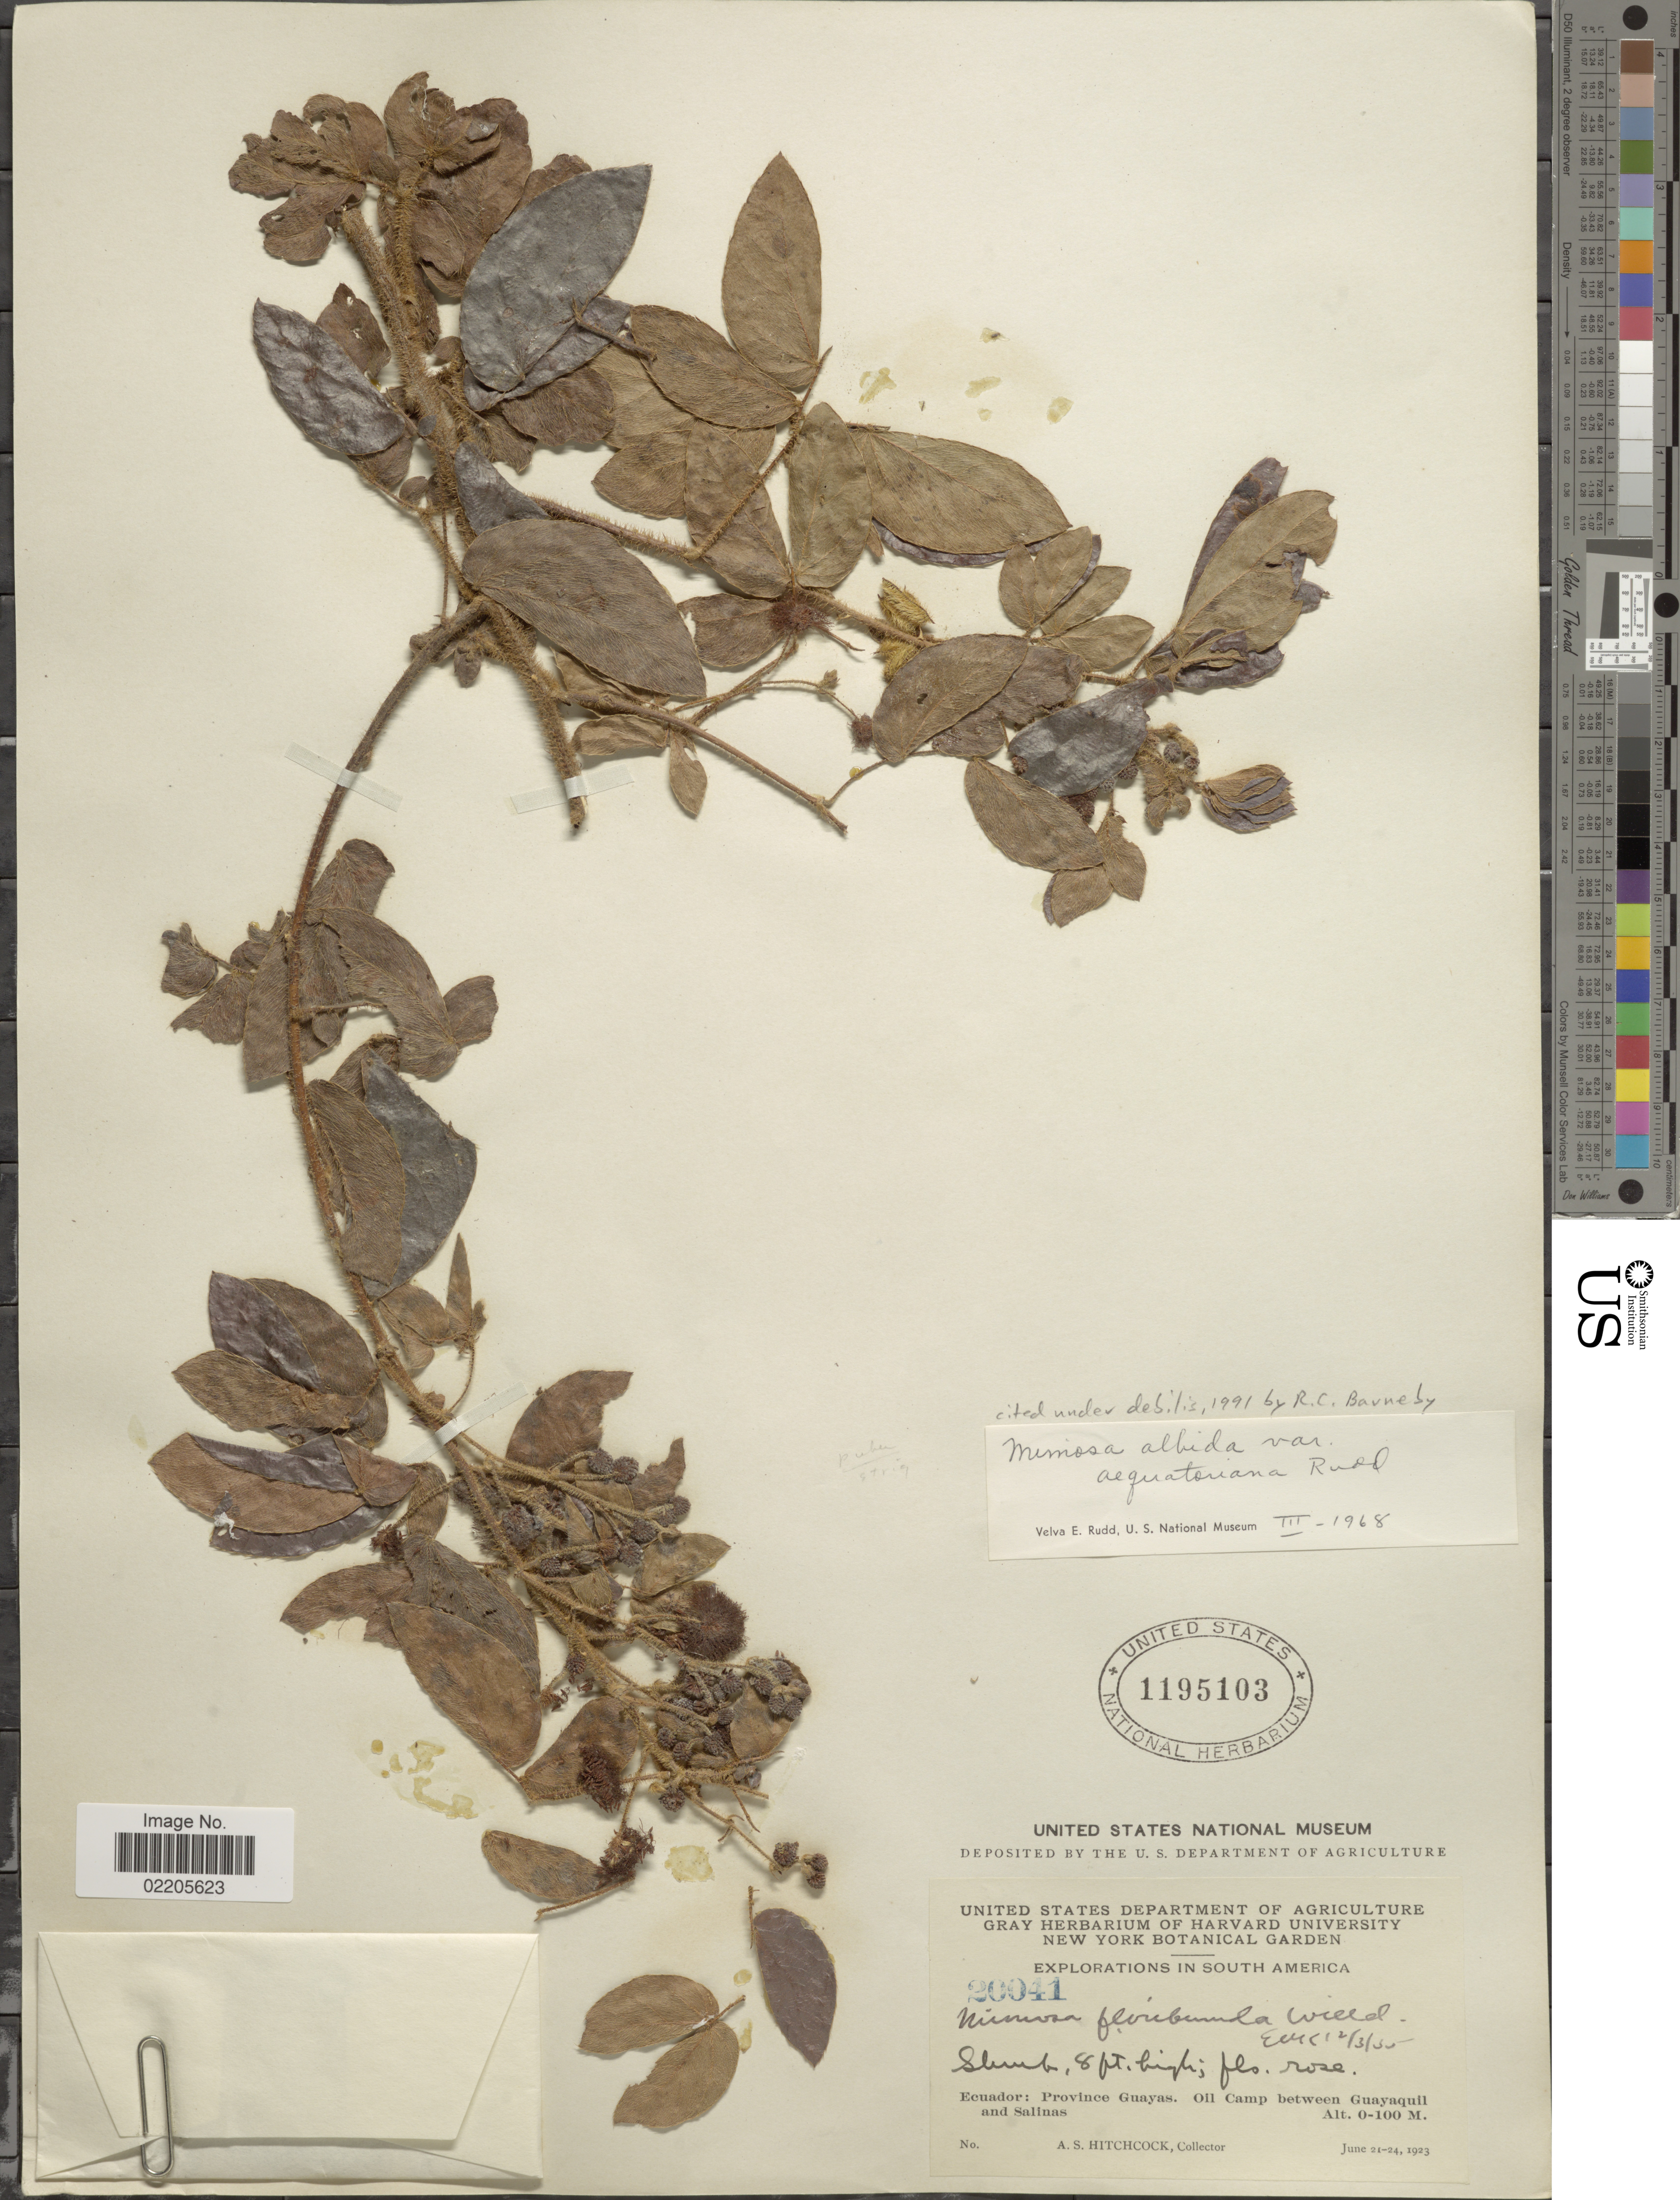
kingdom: Plantae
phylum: Tracheophyta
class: Magnoliopsida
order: Fabales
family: Fabaceae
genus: Mimosa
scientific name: Mimosa debilis var. aequatoriana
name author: (Rudd) Barneby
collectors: A. S. Hitchcock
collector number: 20041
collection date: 1923-06-21/1923-06-24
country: Ecuador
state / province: Guayas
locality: Province Guayas. Oil Camp between Guayaquil and Salinas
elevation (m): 0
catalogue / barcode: US 1195103